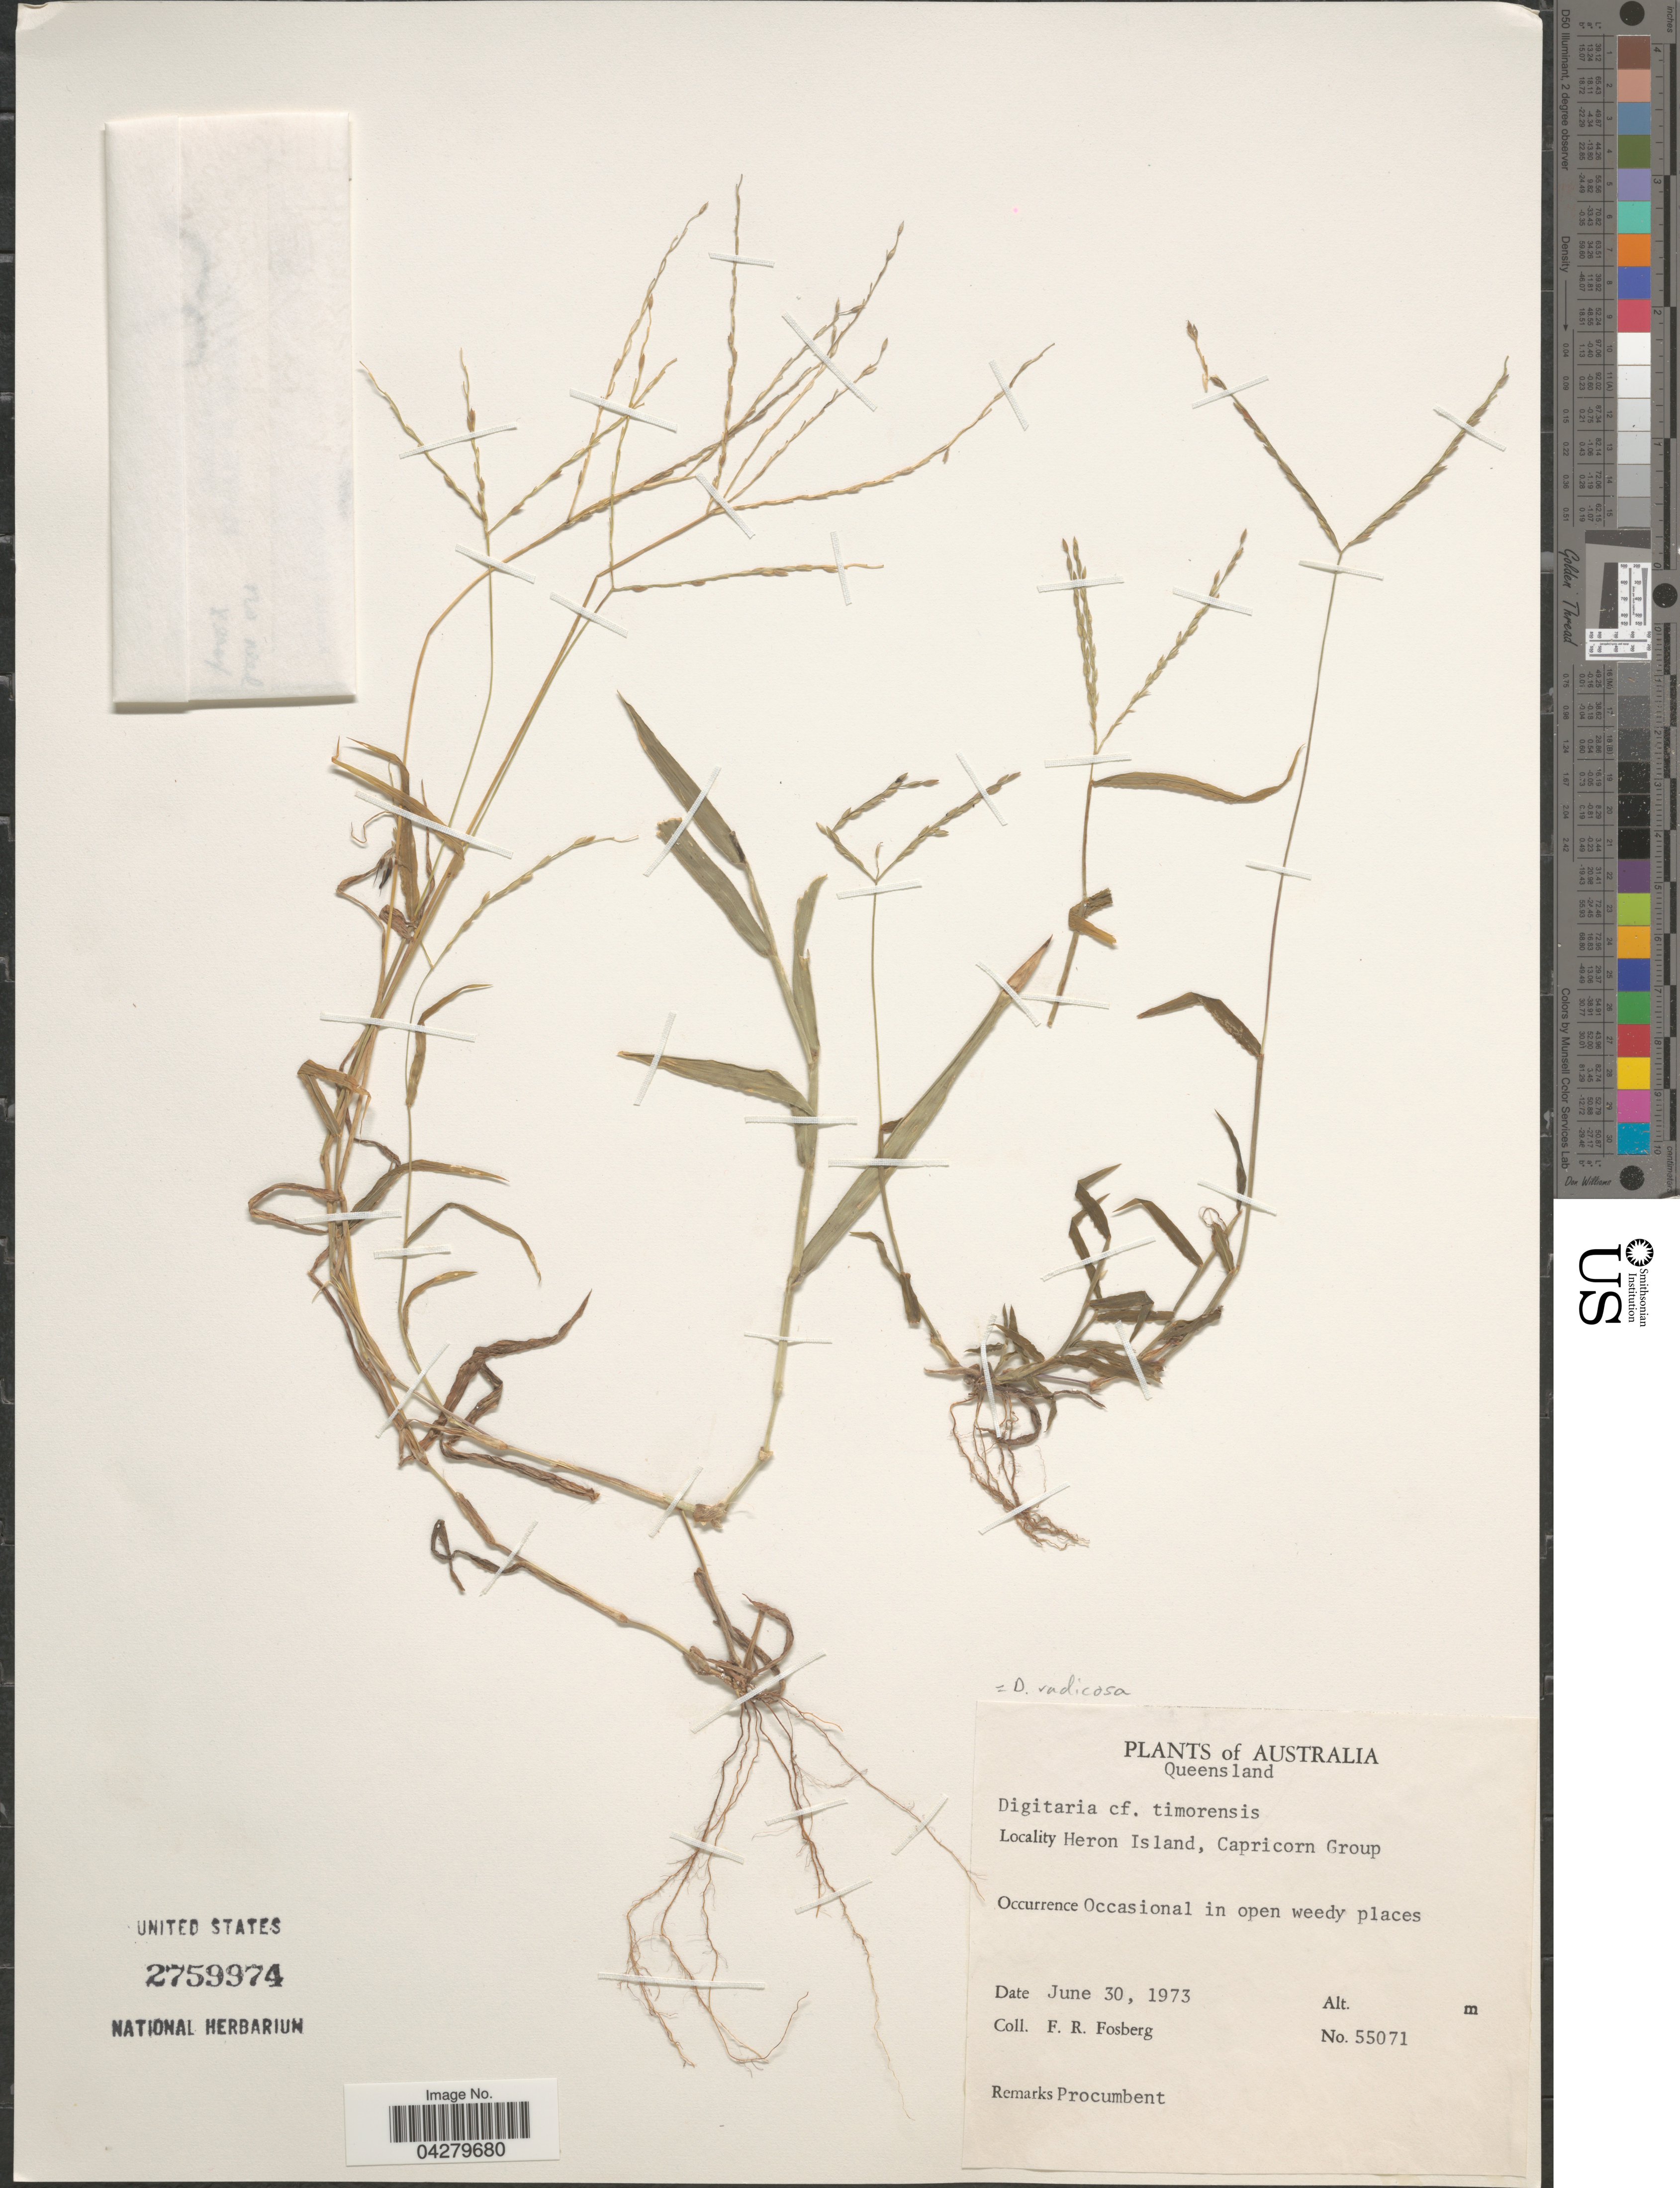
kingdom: Plantae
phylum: Tracheophyta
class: Liliopsida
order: Poales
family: Poaceae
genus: Digitaria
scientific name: Digitaria radicosa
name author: (J. Presl) Miq.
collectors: F. R. Fosberg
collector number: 55071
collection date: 1973-06-30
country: Australia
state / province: Queensland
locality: Heron Island, Capricorn Group.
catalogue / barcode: US 2759974